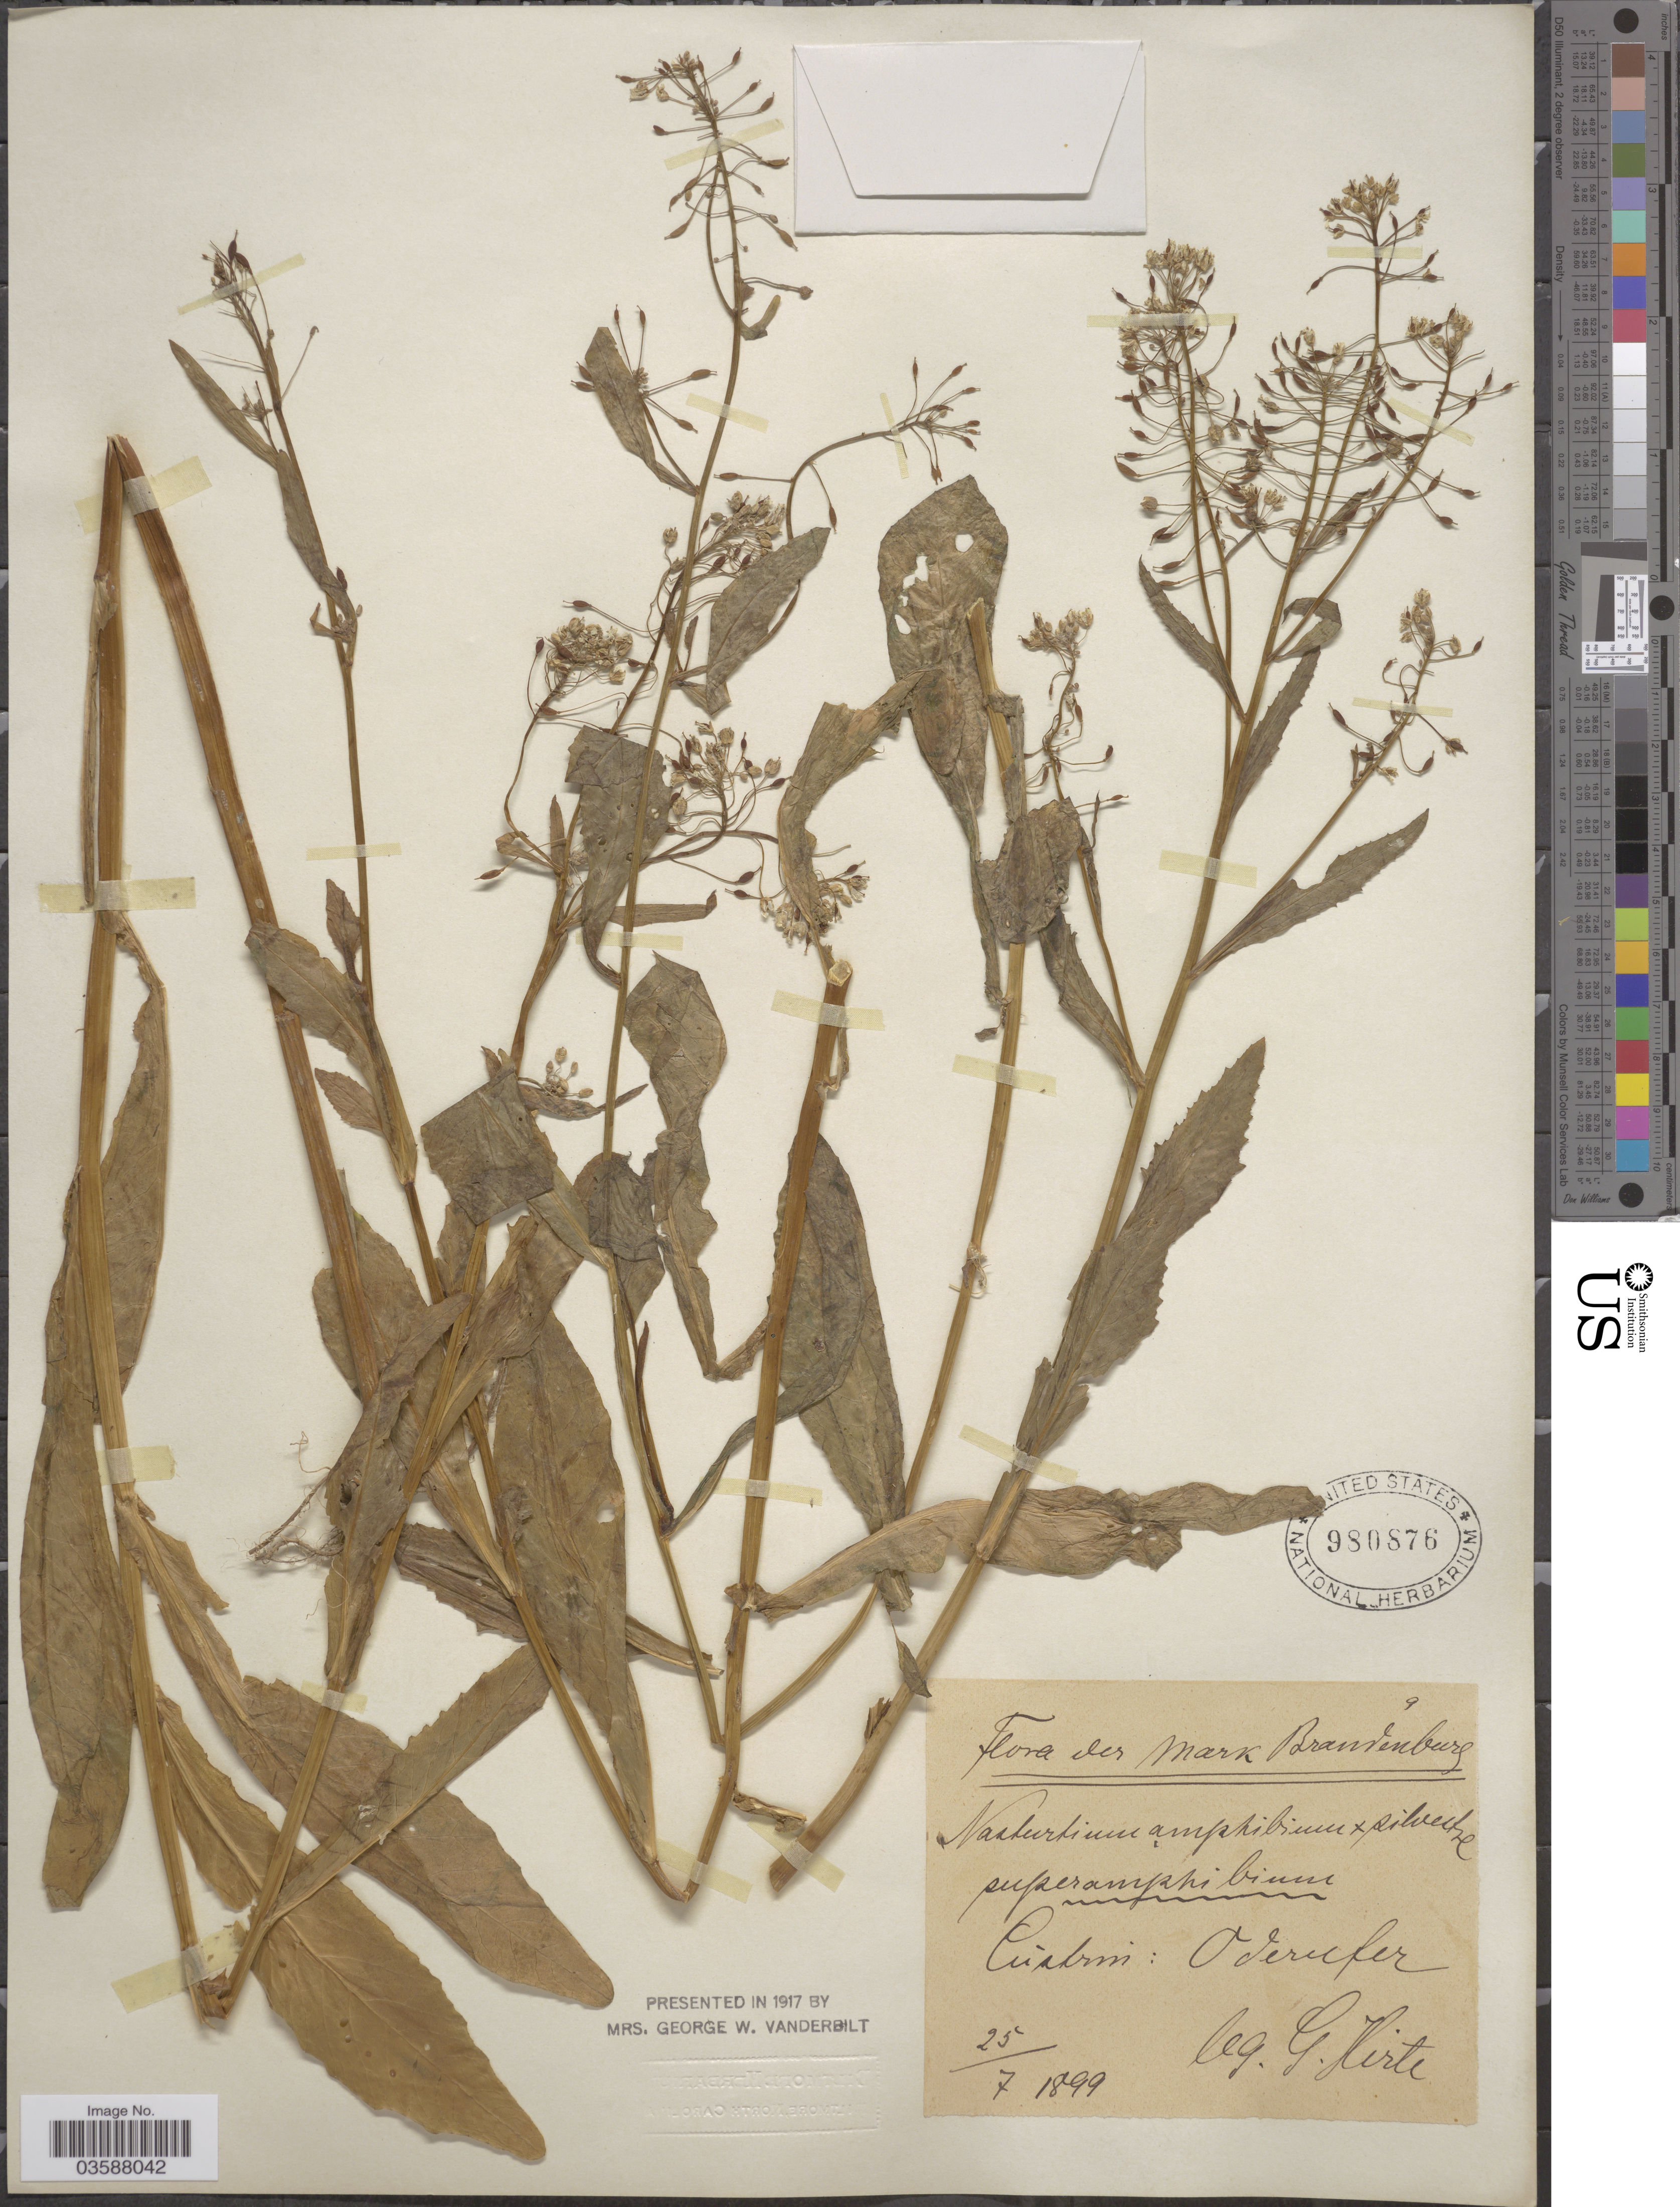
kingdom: Plantae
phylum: Tracheophyta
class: Magnoliopsida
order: Brassicales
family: Brassicaceae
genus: Rorippa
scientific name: Rorippa x anceps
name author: (Wahlenb.) Rchb.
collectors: G. Hirte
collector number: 9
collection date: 1899-07-25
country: Germany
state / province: Brandenburg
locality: Mark Brandenburg. Cúatrin [interpreted]: Oderufer.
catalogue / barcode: US 980876